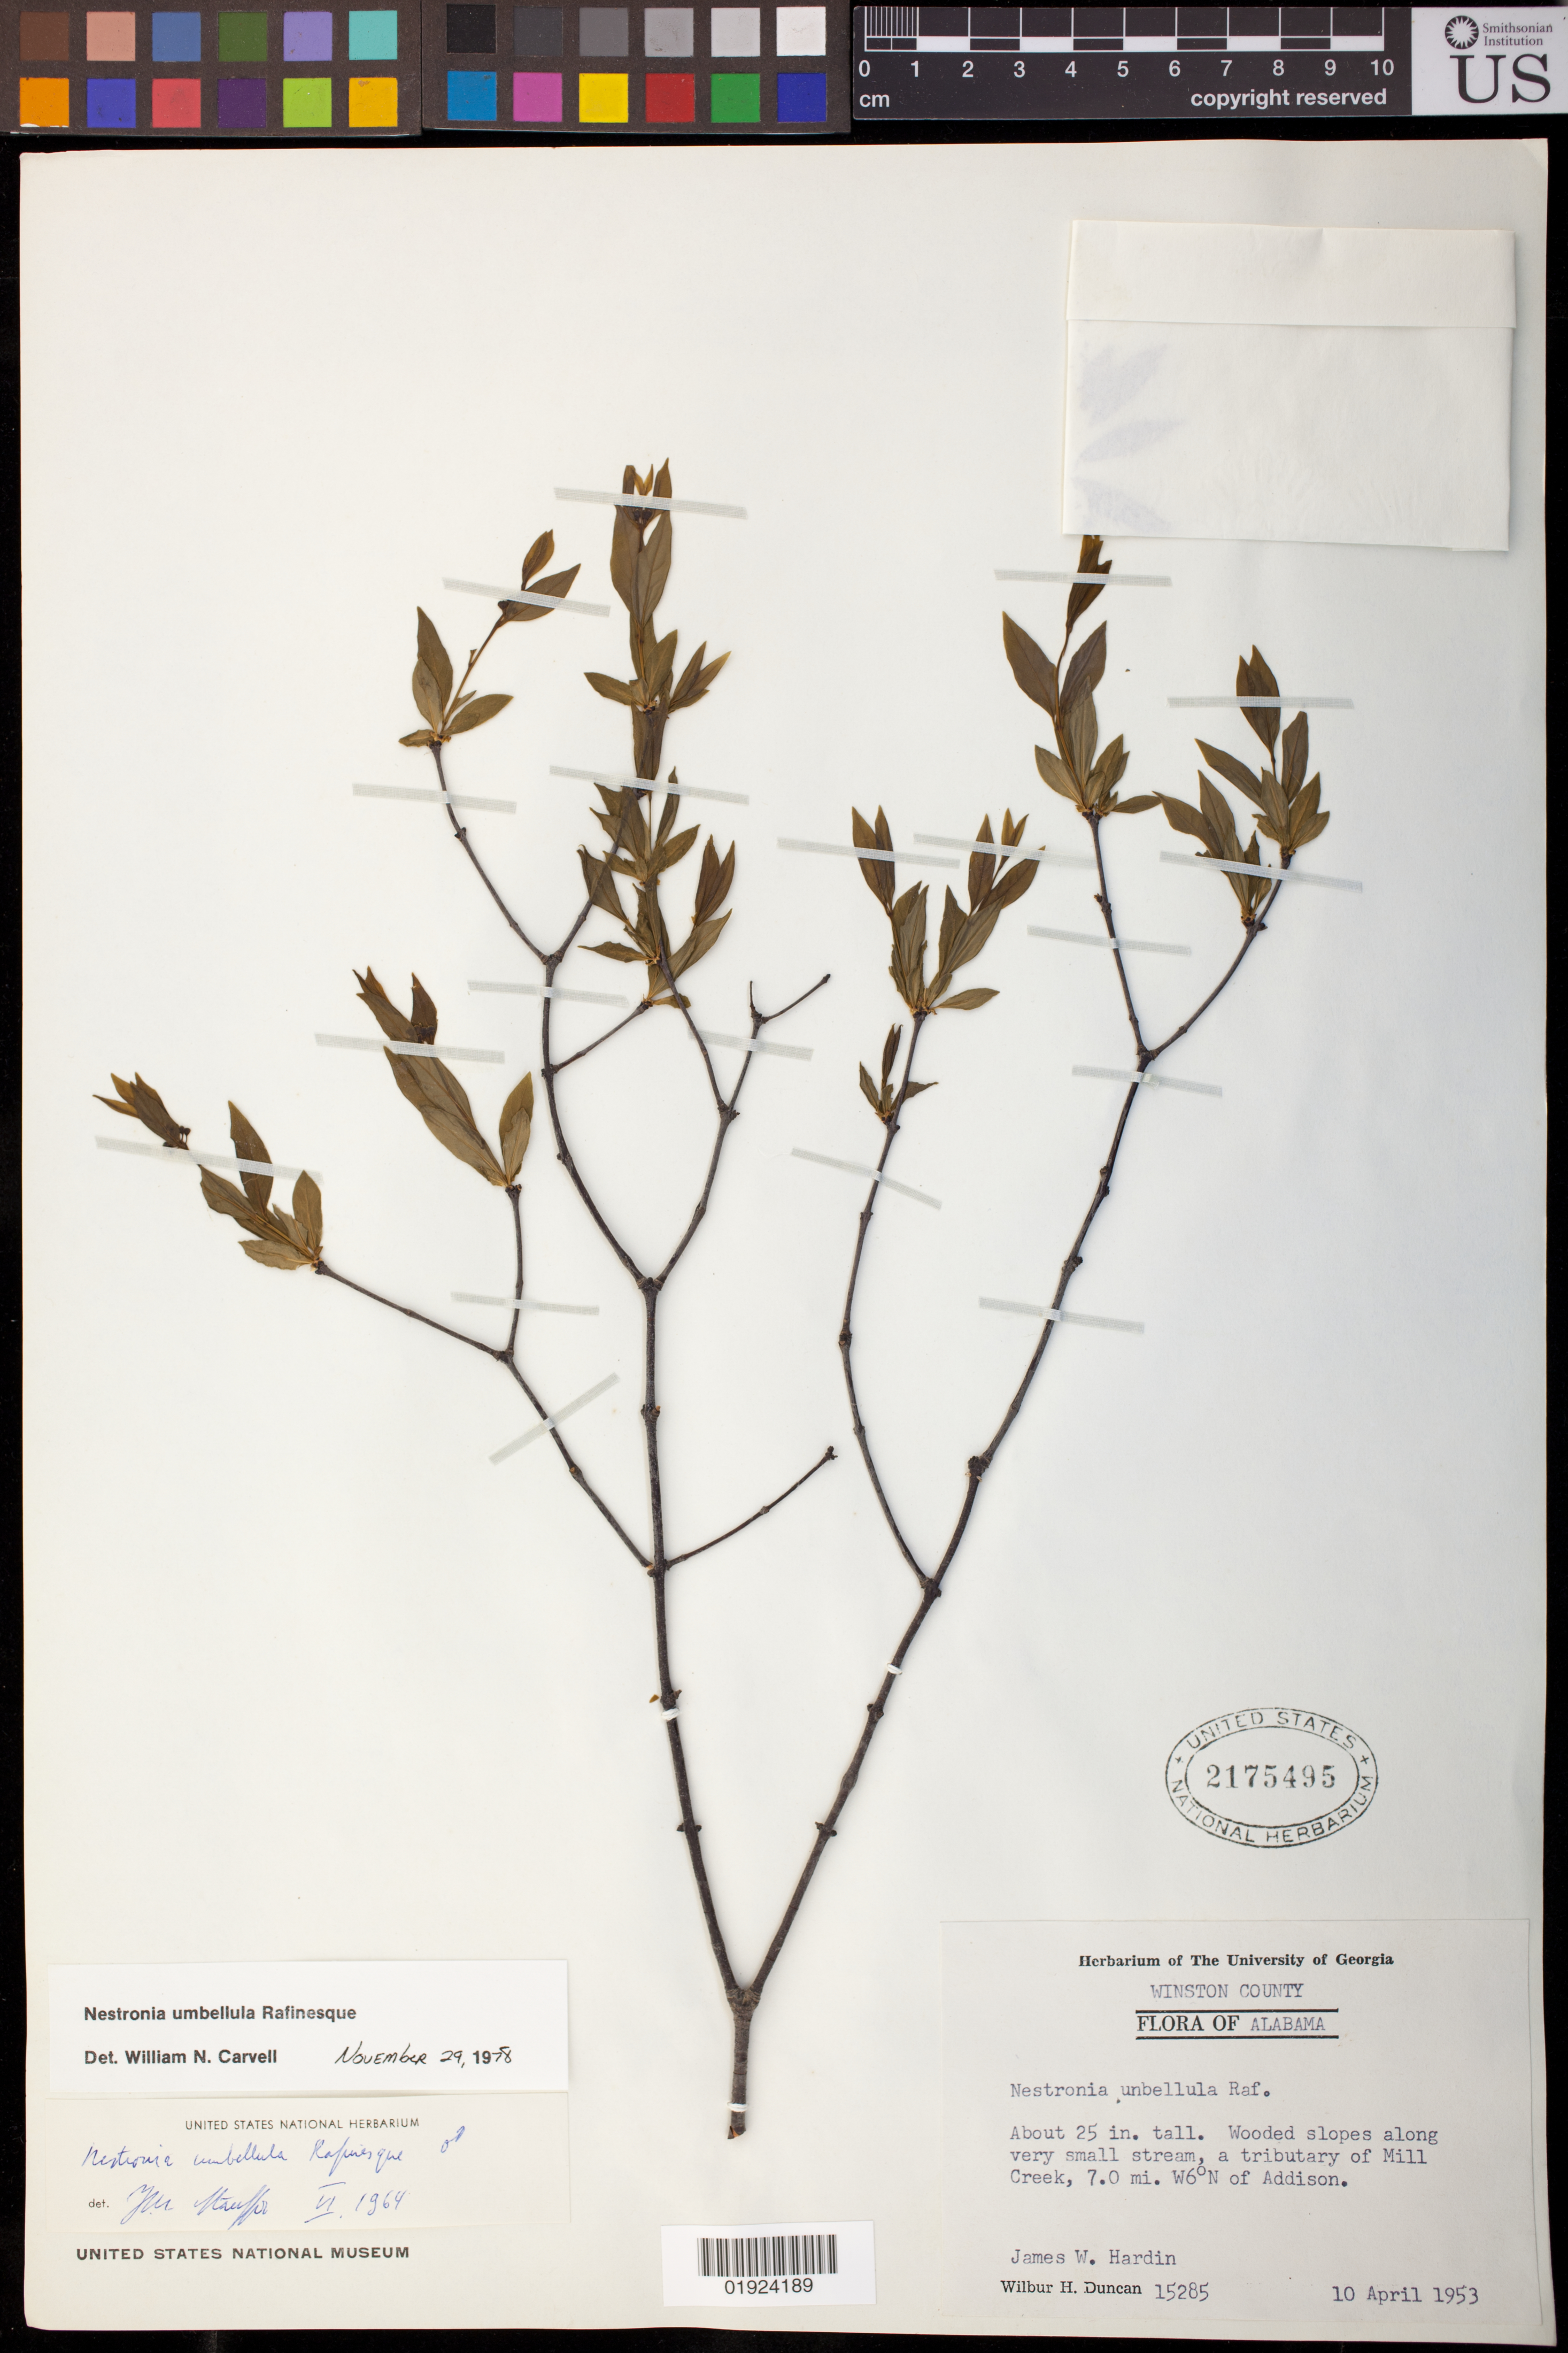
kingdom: Plantae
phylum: Tracheophyta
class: Magnoliopsida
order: Santalales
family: Santalaceae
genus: Nestronia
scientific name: Nestronia umbellula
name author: Raf.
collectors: J. Hardin & W. H. Duncan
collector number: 15285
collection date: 1953-04-10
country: United States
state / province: Alabama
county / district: Winston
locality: Along very small stream, a tributary of Mill Creek, 7.0 mi. W6┬░N of Addison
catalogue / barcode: US 2175495